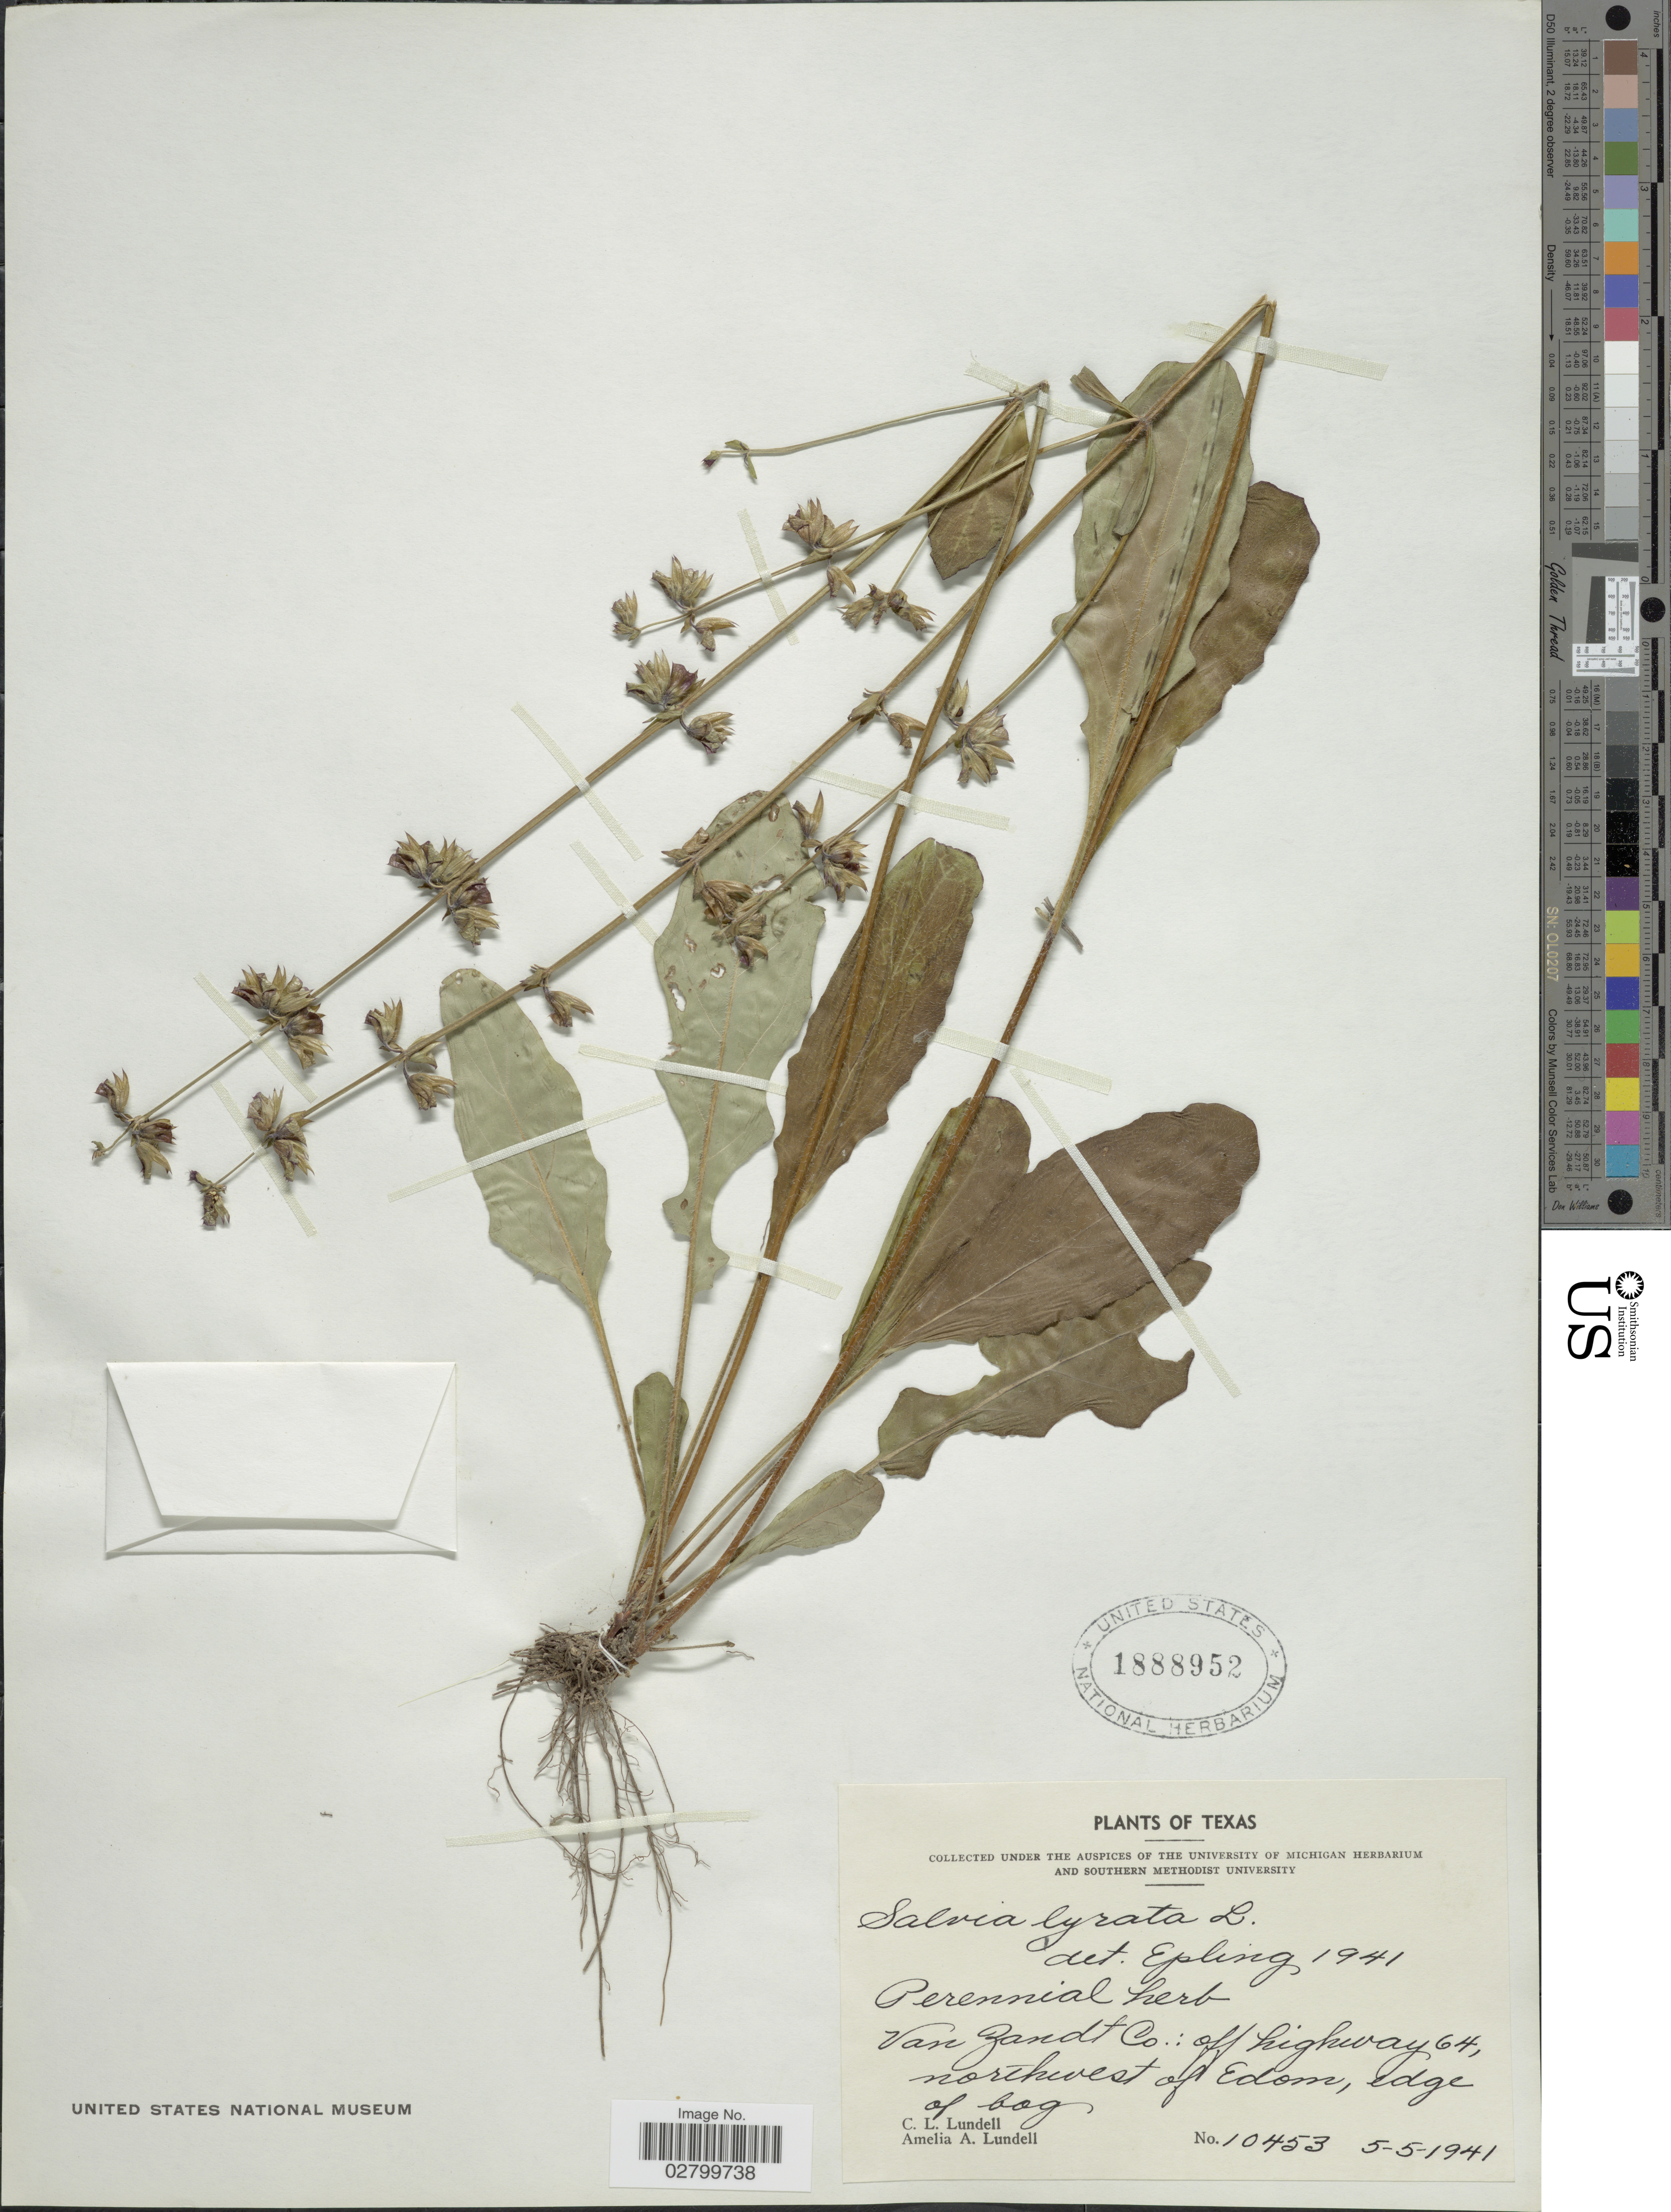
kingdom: Plantae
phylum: Tracheophyta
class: Magnoliopsida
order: Lamiales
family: Lamiaceae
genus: Salvia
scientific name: Salvia lyrata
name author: L.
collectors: C. L. Lundell & A. A. Lundell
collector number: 10453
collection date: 1941-05-05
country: United States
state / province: Texas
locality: Van Zandt Co.: off highway 64, northwest of Edom, edge of bog.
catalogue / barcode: US 1888952